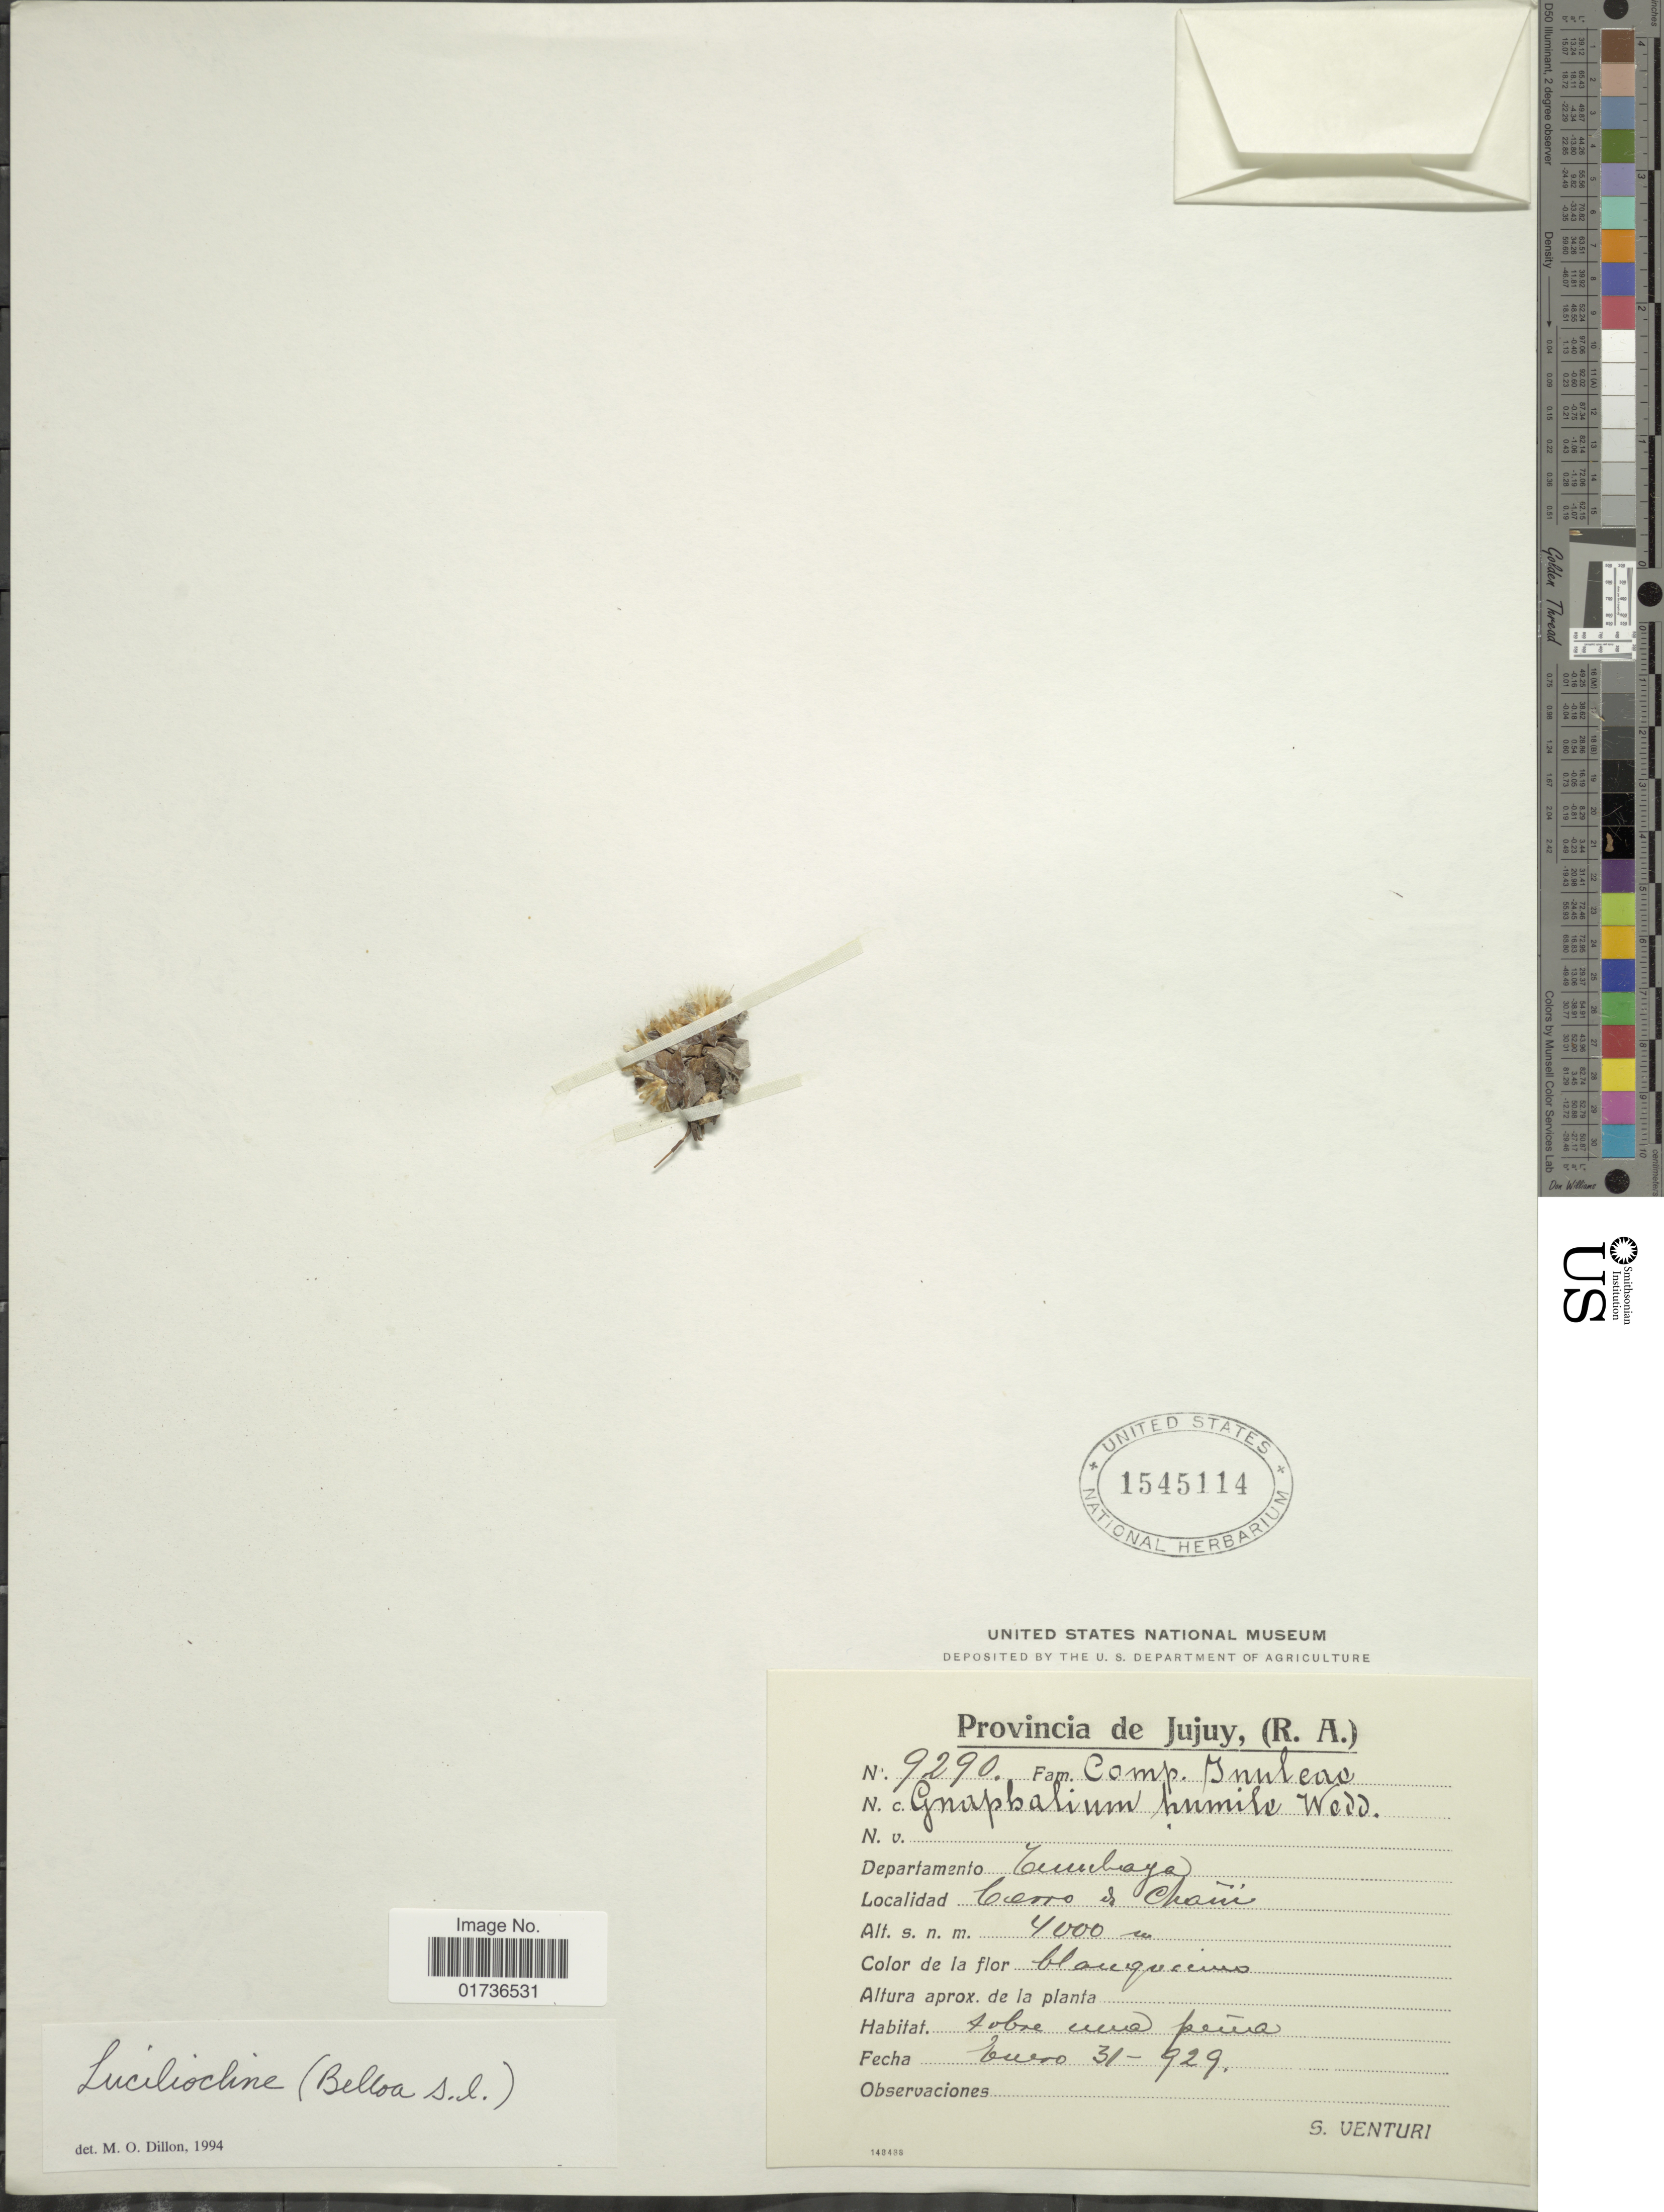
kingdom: Plantae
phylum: Tracheophyta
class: Magnoliopsida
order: Asterales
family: Asteraceae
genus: Belloa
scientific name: Belloa sp.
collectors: S. Venturi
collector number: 9290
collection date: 1929-01-31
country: Argentina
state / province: Jujuy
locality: (R.A.) Departemento Cumbaja, Cerro de Chani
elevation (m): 4000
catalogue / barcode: US 1545114